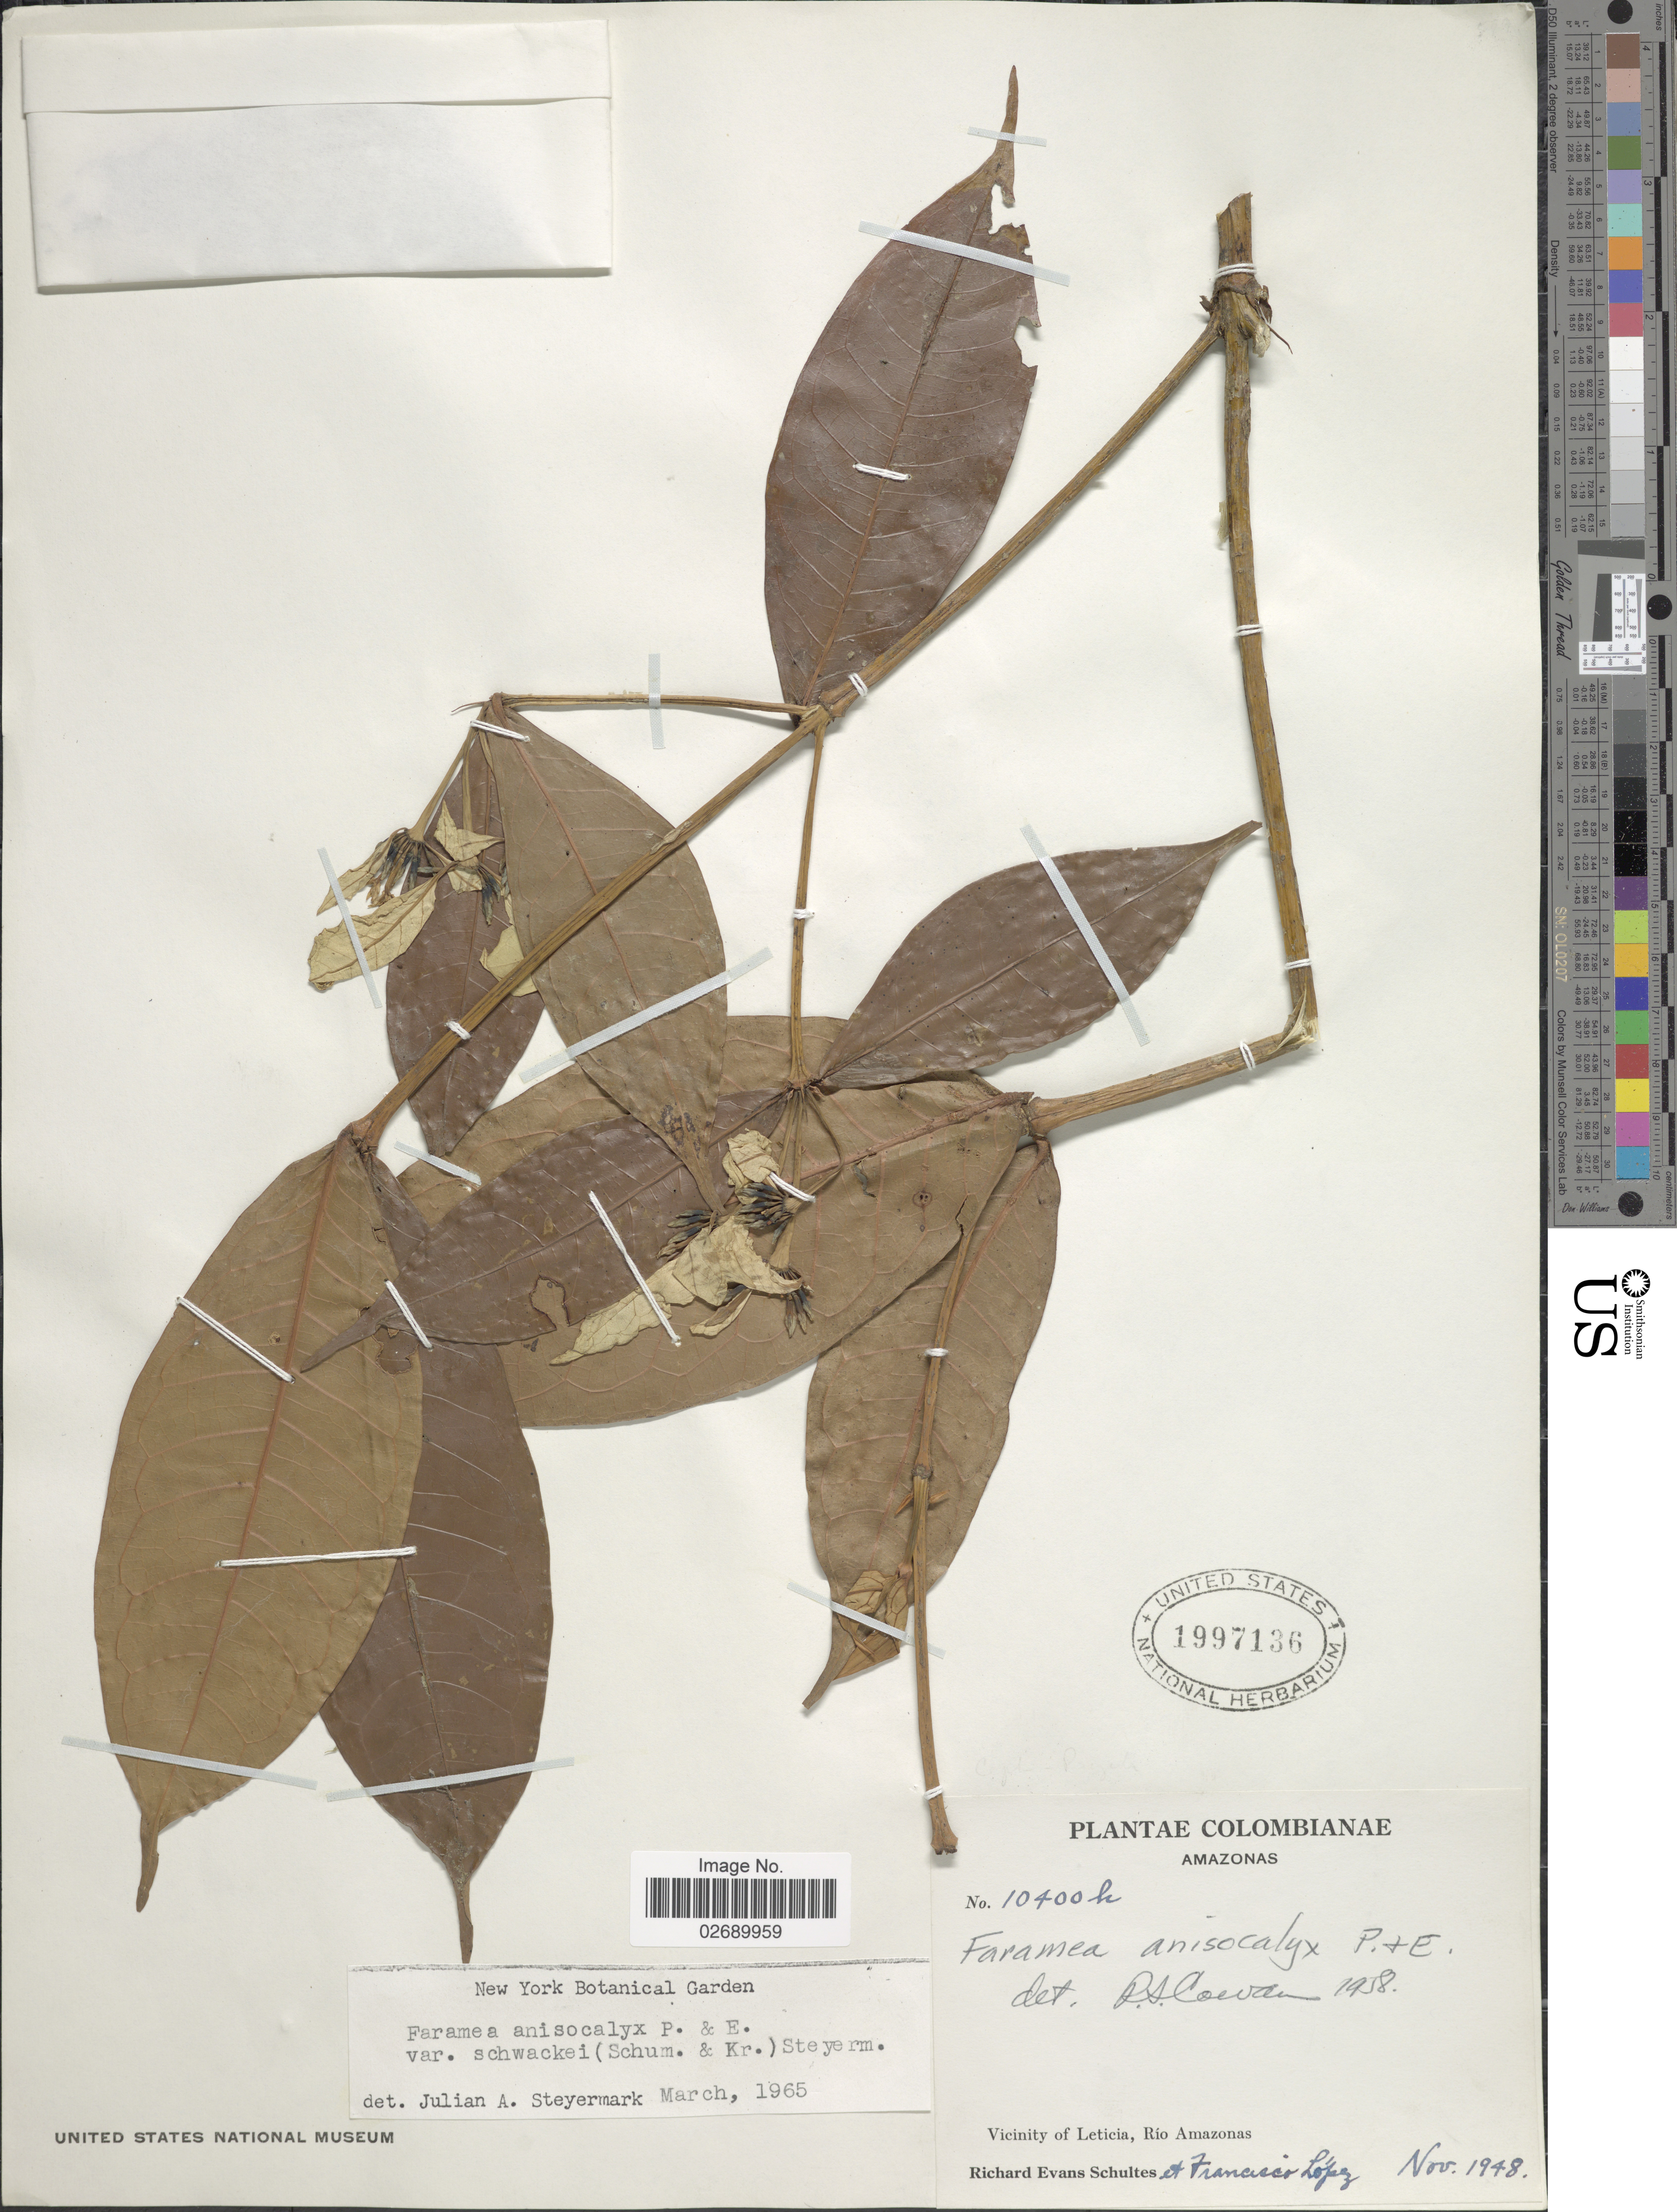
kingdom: Plantae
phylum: Tracheophyta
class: Magnoliopsida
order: Gentianales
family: Rubiaceae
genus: Faramea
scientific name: Faramea anisocalyx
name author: Poepp. & Endl.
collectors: R. E. Schultes & F. Lopéz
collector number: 10400 h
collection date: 1948-11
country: Colombia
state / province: Amazônas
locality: Vicinity of Leticia, Rio Amazonas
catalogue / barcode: US 1997136